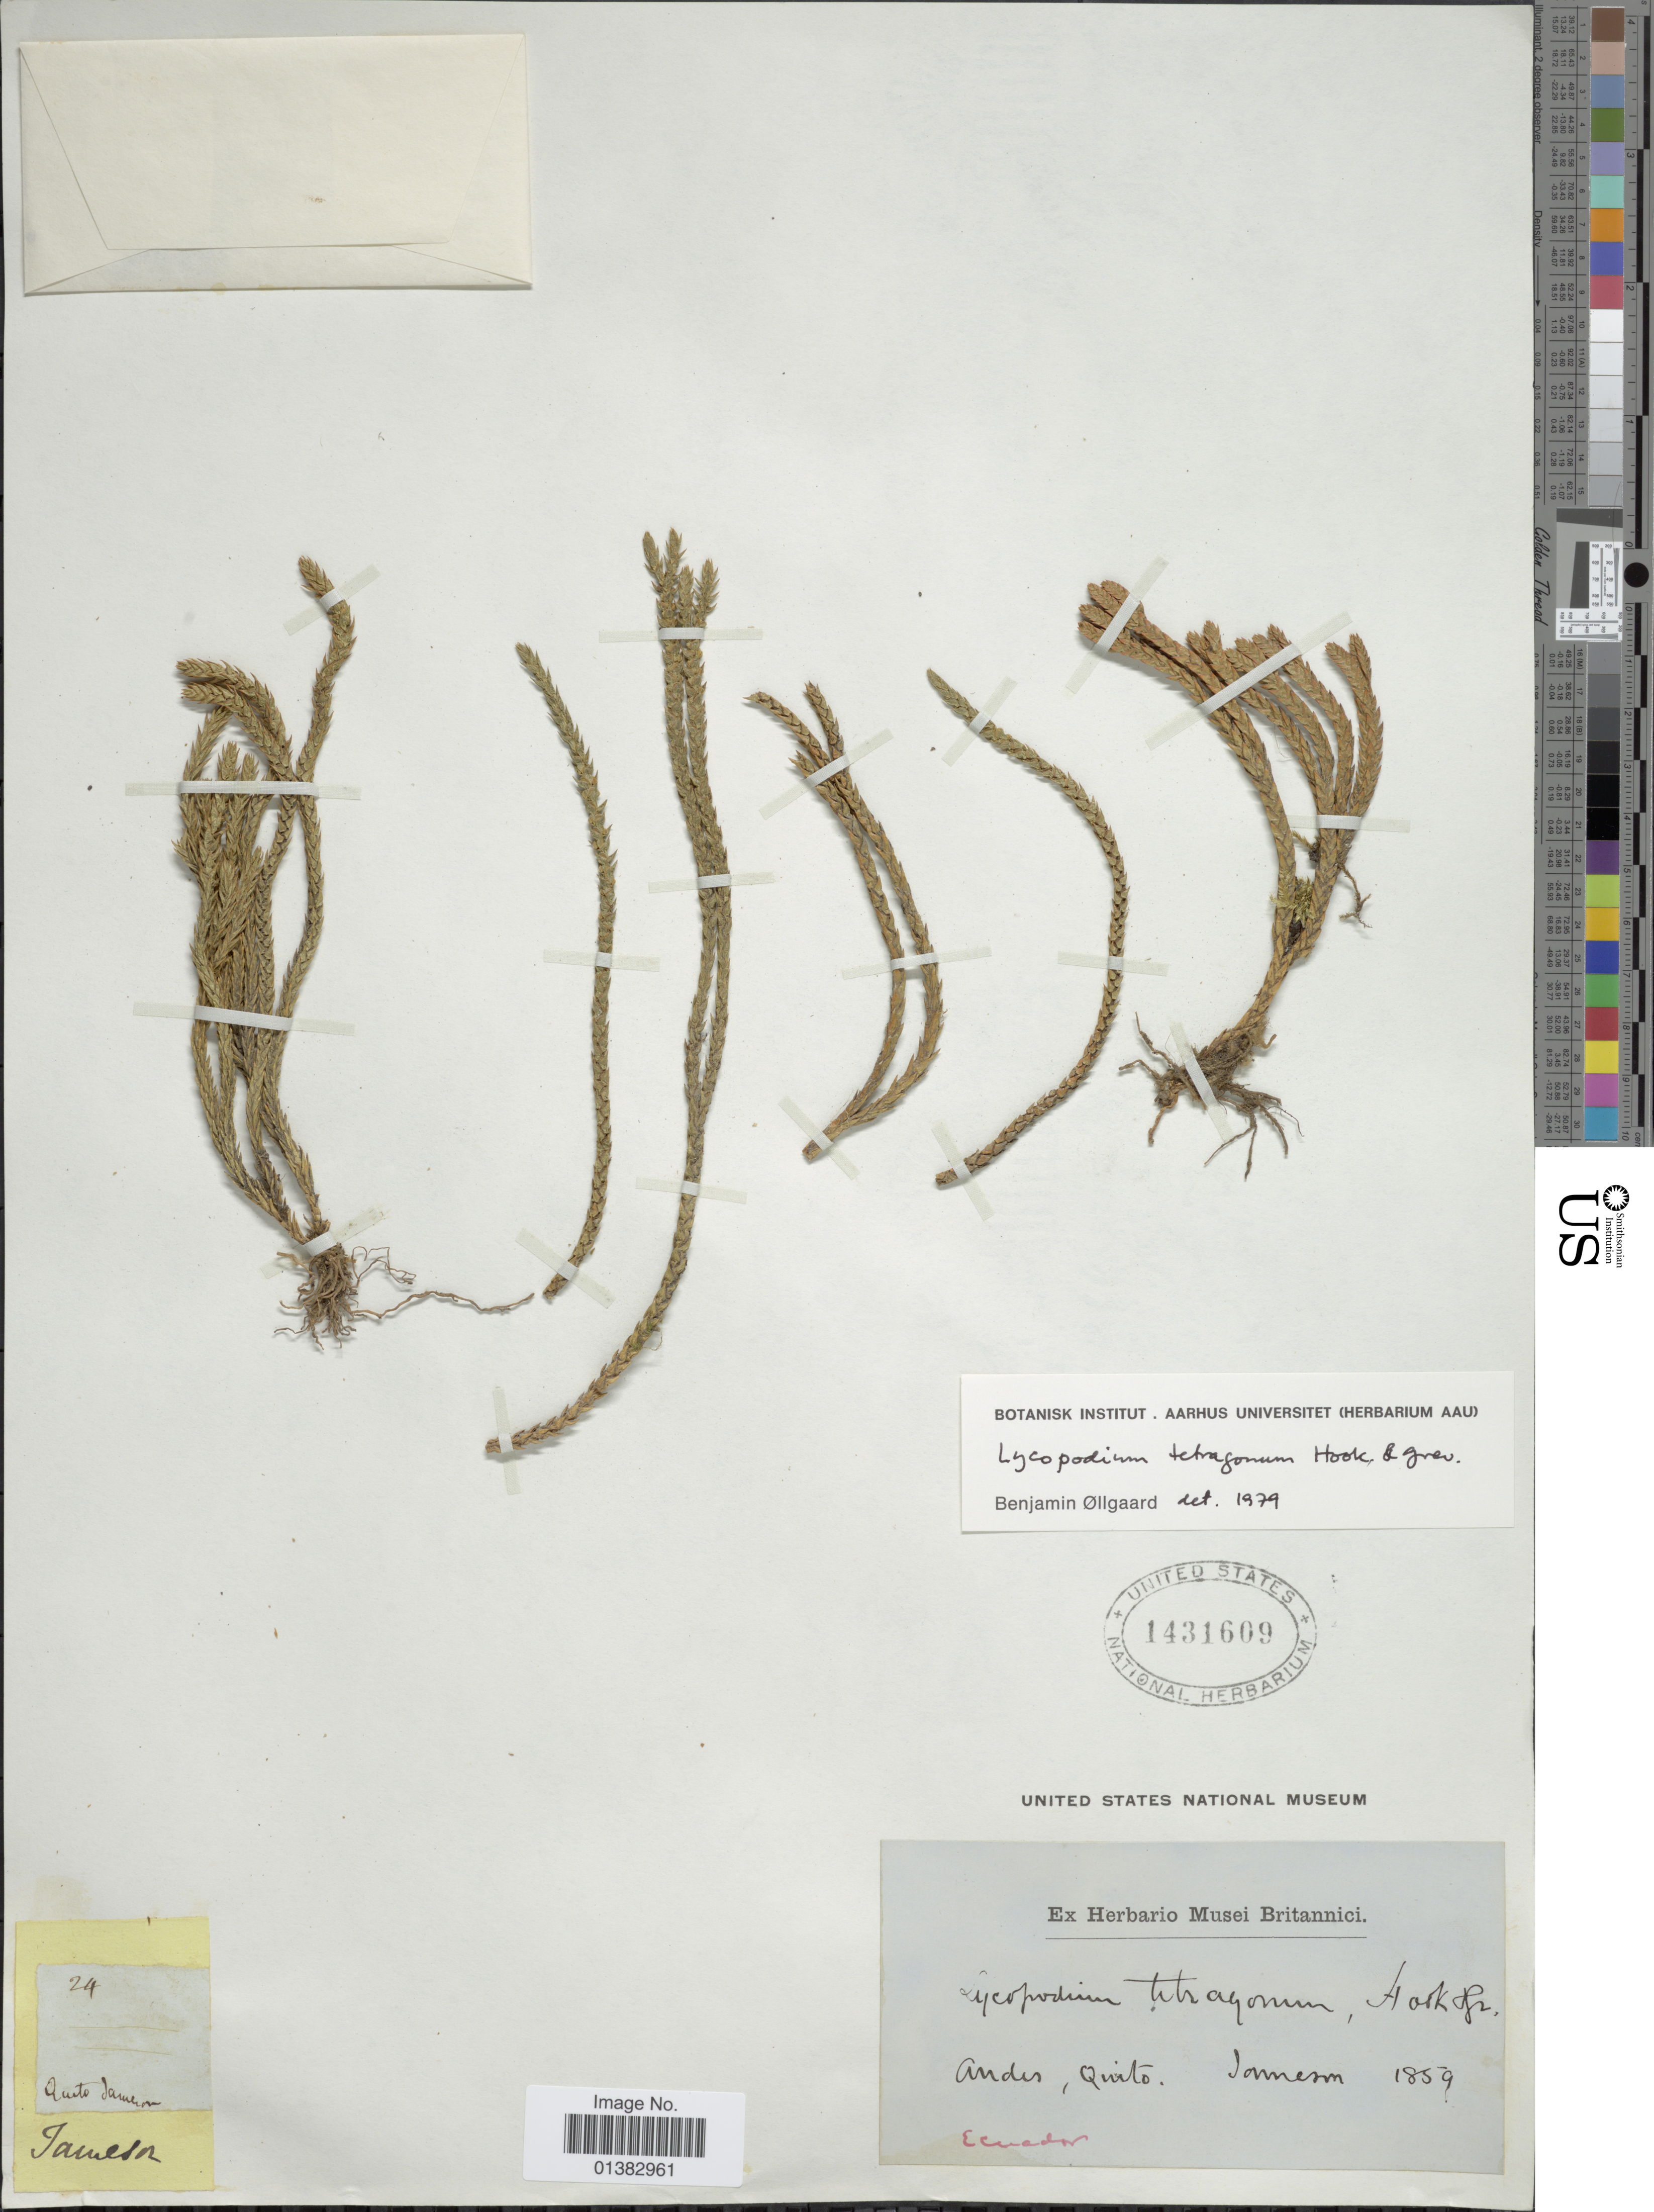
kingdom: Plantae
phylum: Tracheophyta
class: Lycopodiopsida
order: Lycopodiales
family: Lycopodiaceae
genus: Phlegmariurus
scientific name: Phlegmariurus tetragonus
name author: (Hook. & Grev.) B. Øllg.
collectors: -- Jameson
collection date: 1859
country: Ecuador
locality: Andes, Quito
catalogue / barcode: US 1431609